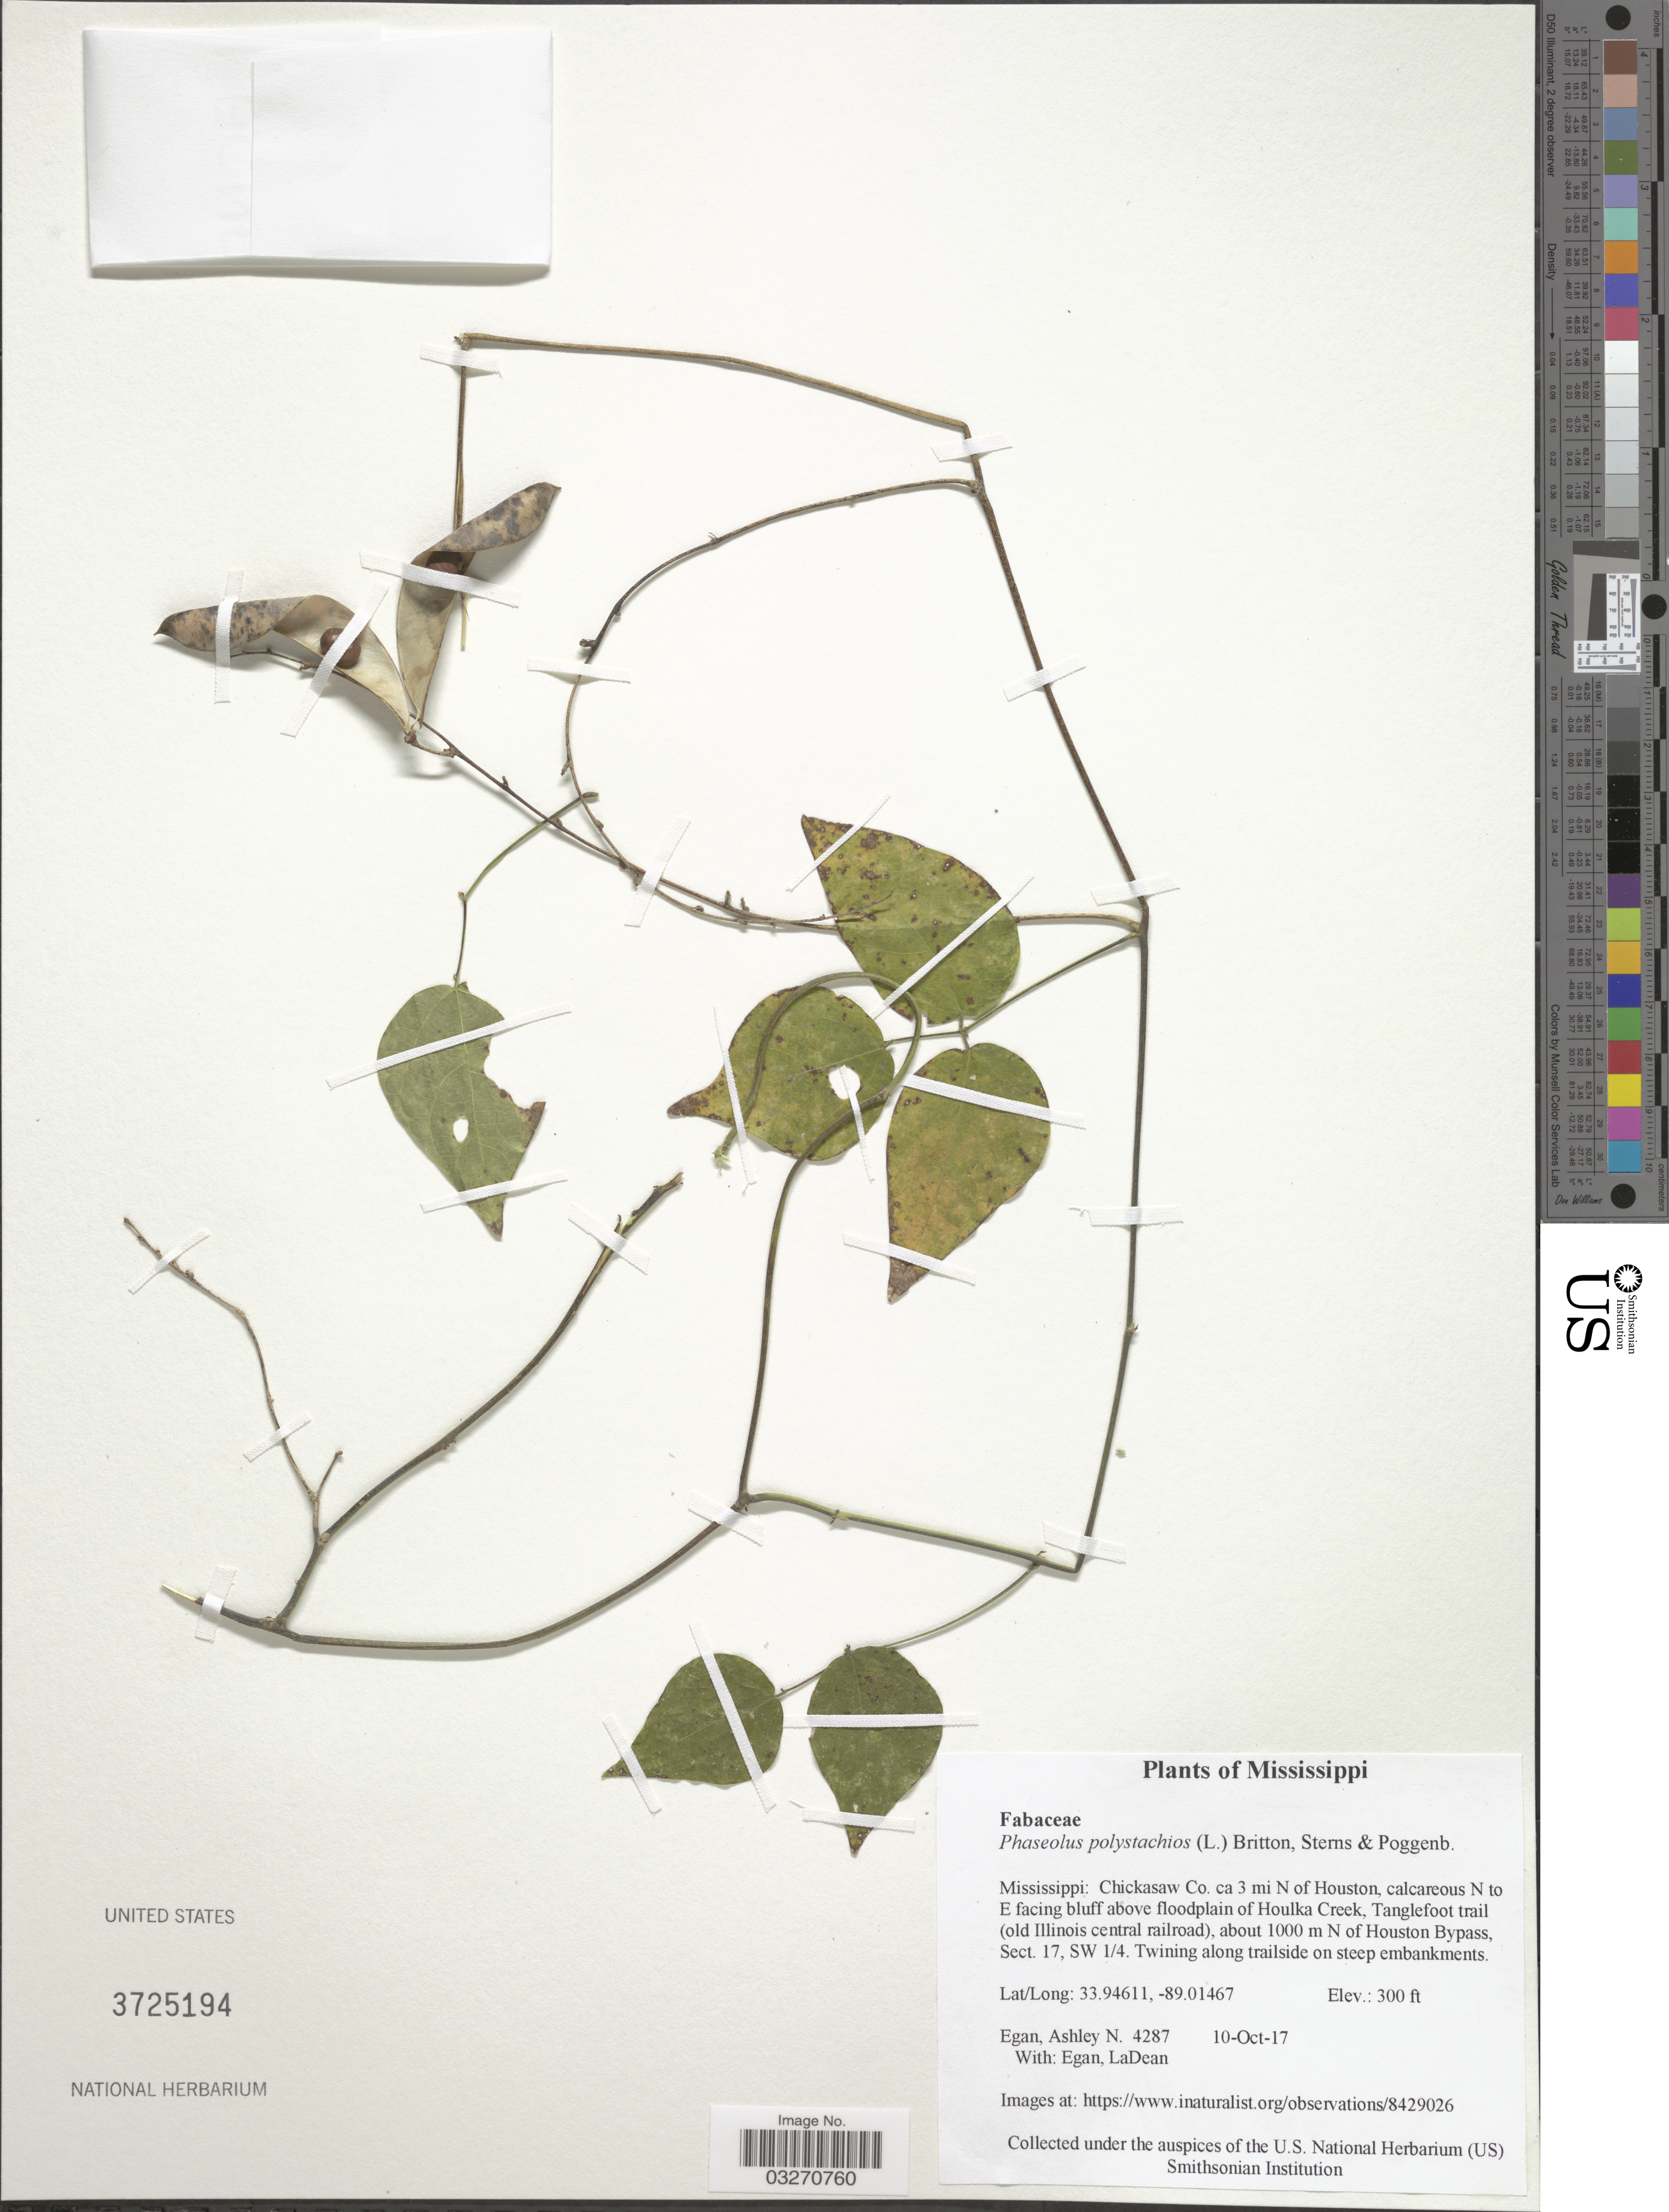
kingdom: Plantae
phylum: Tracheophyta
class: Magnoliopsida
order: Fabales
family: Fabaceae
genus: Phaseolus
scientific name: Phaseolus polystachios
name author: (L.) Britton, Stearns & Poggenb.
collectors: A. N. Egan & L. Egan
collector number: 4287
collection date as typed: Transcribed d/m/y: 10/10/17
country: United States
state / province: Mississippi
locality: Chickasaw Co. ca 3 mi N of Houston, calcareous N to E facing bluff above floodplain of Houlka Creek, Tanglefoot trail (old Illinois central railroad), about 1000 m N of Houston Bypass, Sect. 17, SW 1/4.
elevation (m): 91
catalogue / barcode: US 3725194